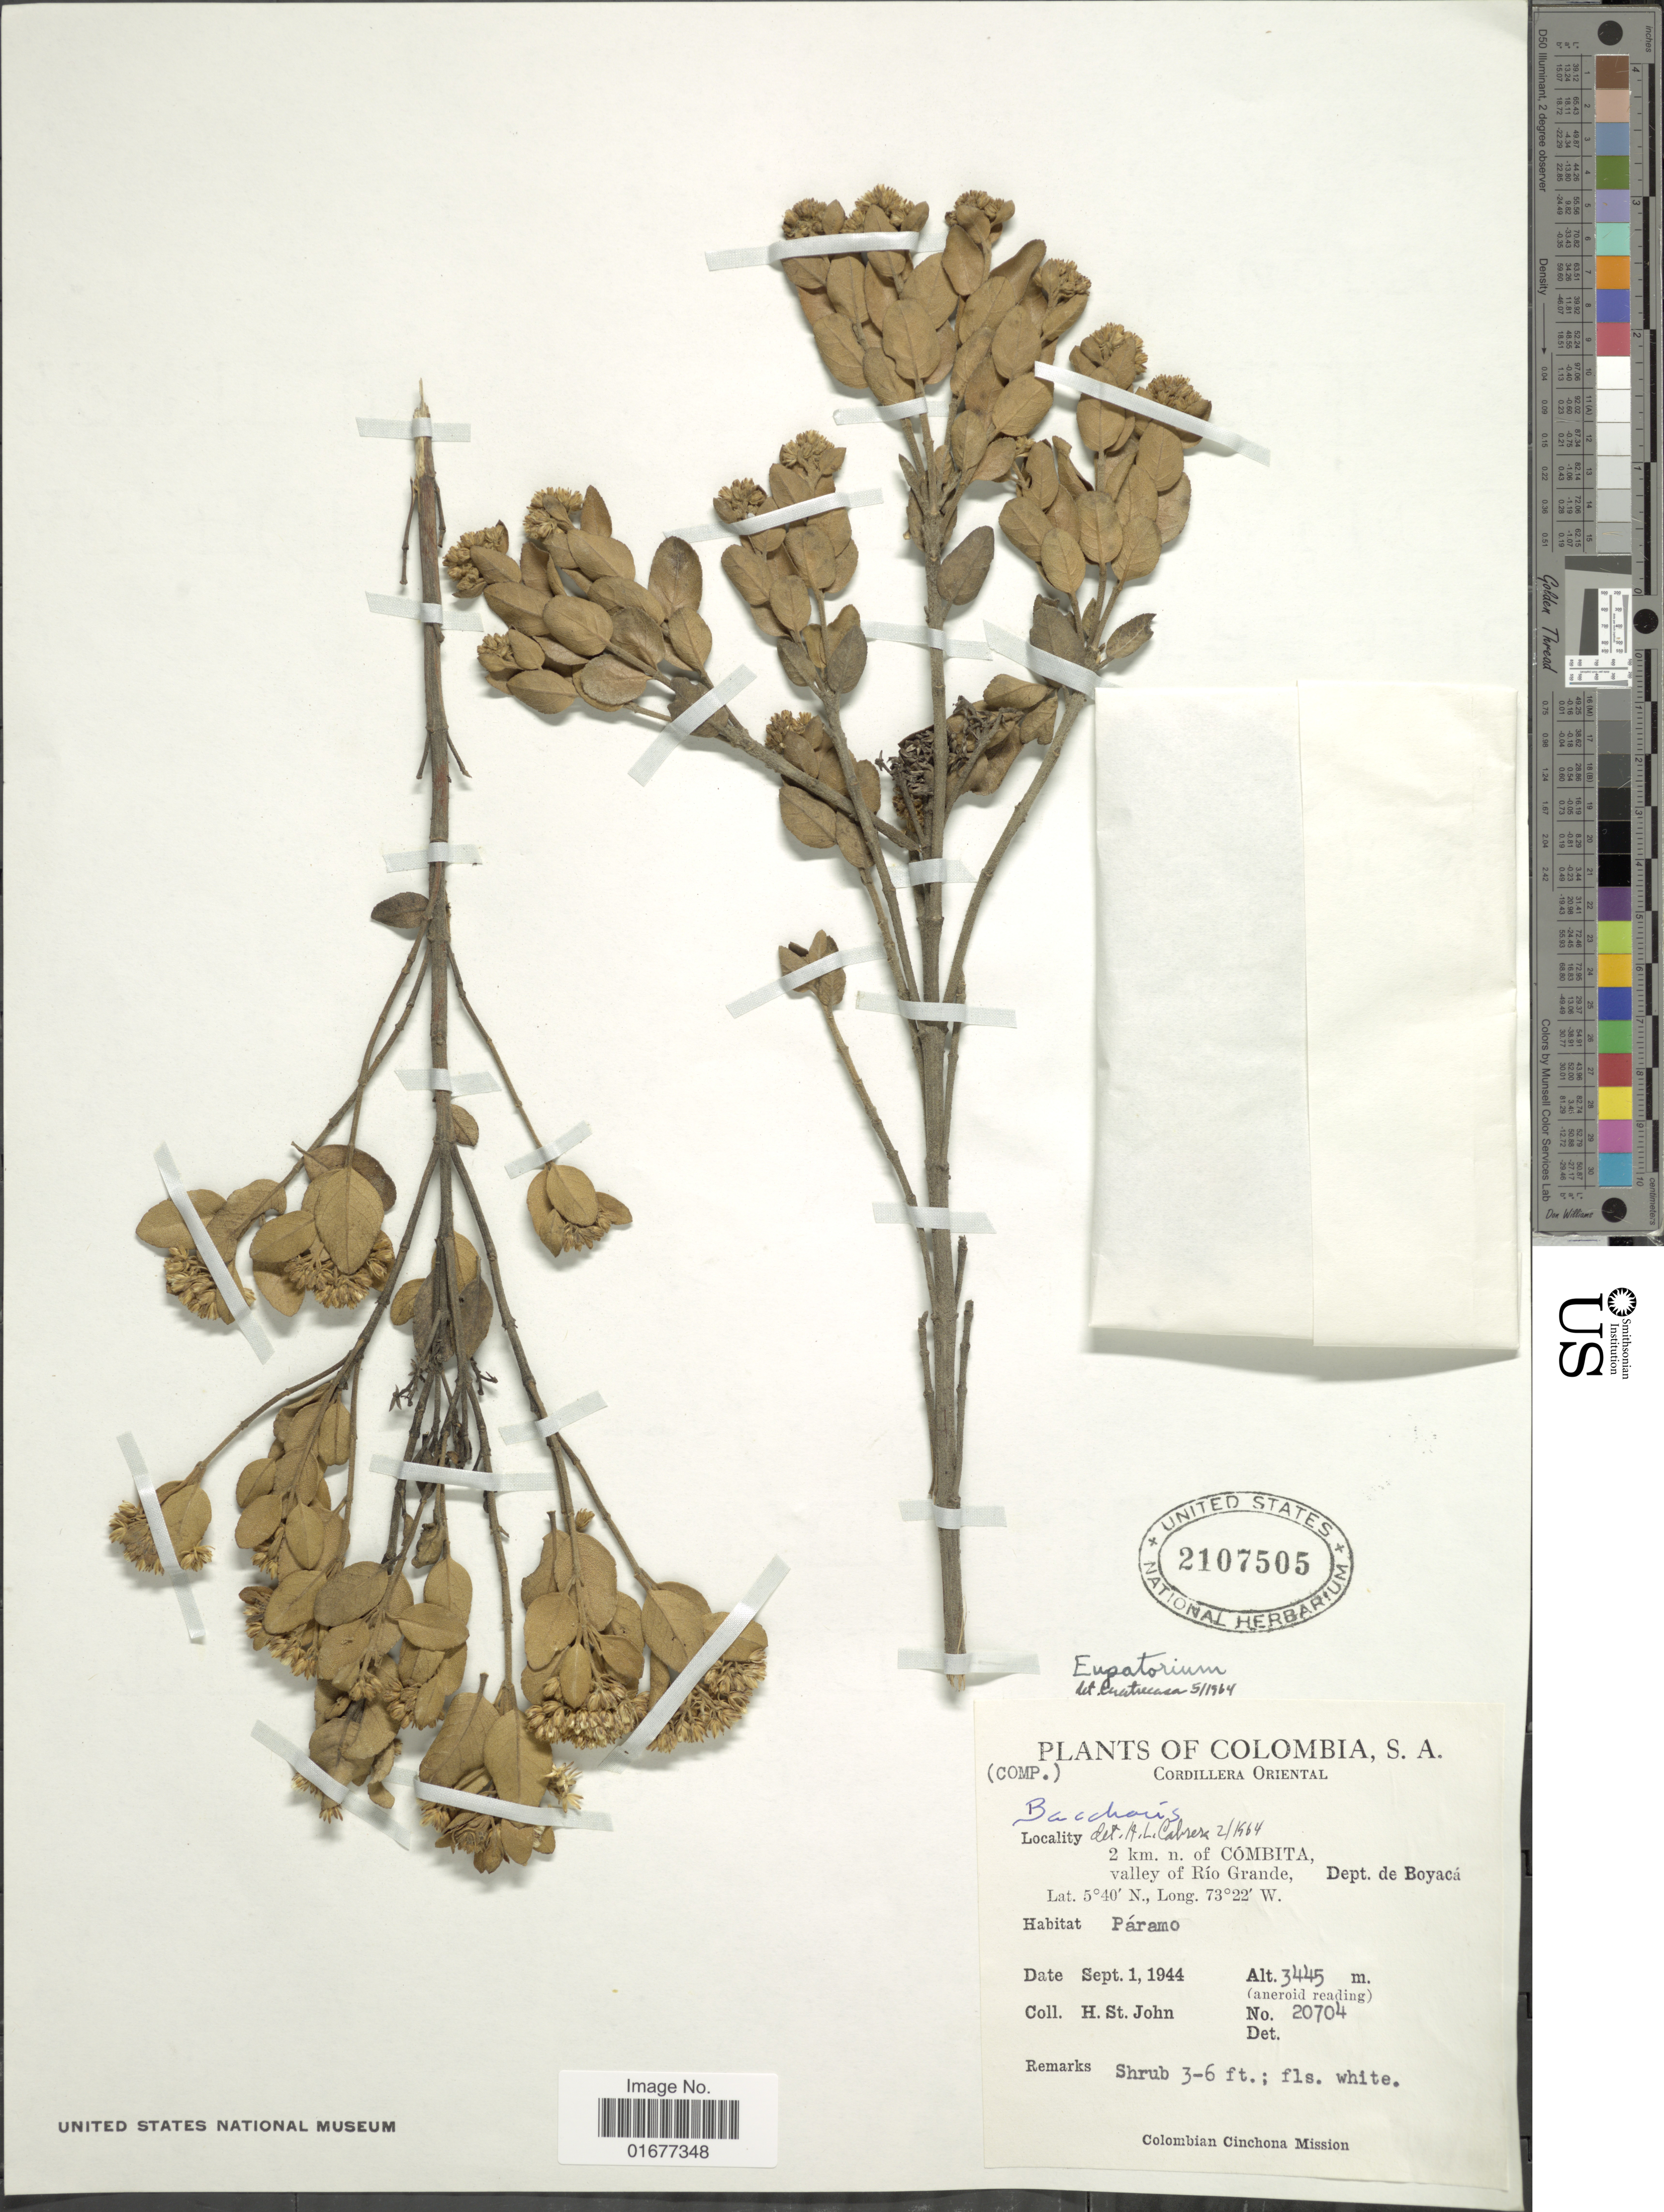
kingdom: Plantae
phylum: Tracheophyta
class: Magnoliopsida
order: Asterales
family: Asteraceae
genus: Ageratina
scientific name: Ageratina glyptophlebia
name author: (B.L. Rob.) R.M. King & H. Rob.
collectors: H. St. John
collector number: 20704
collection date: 1944-09-01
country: Colombia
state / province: Boyacá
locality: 2 Km. n. of Combita, valley of Rio Grande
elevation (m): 3445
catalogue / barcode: US 2107505